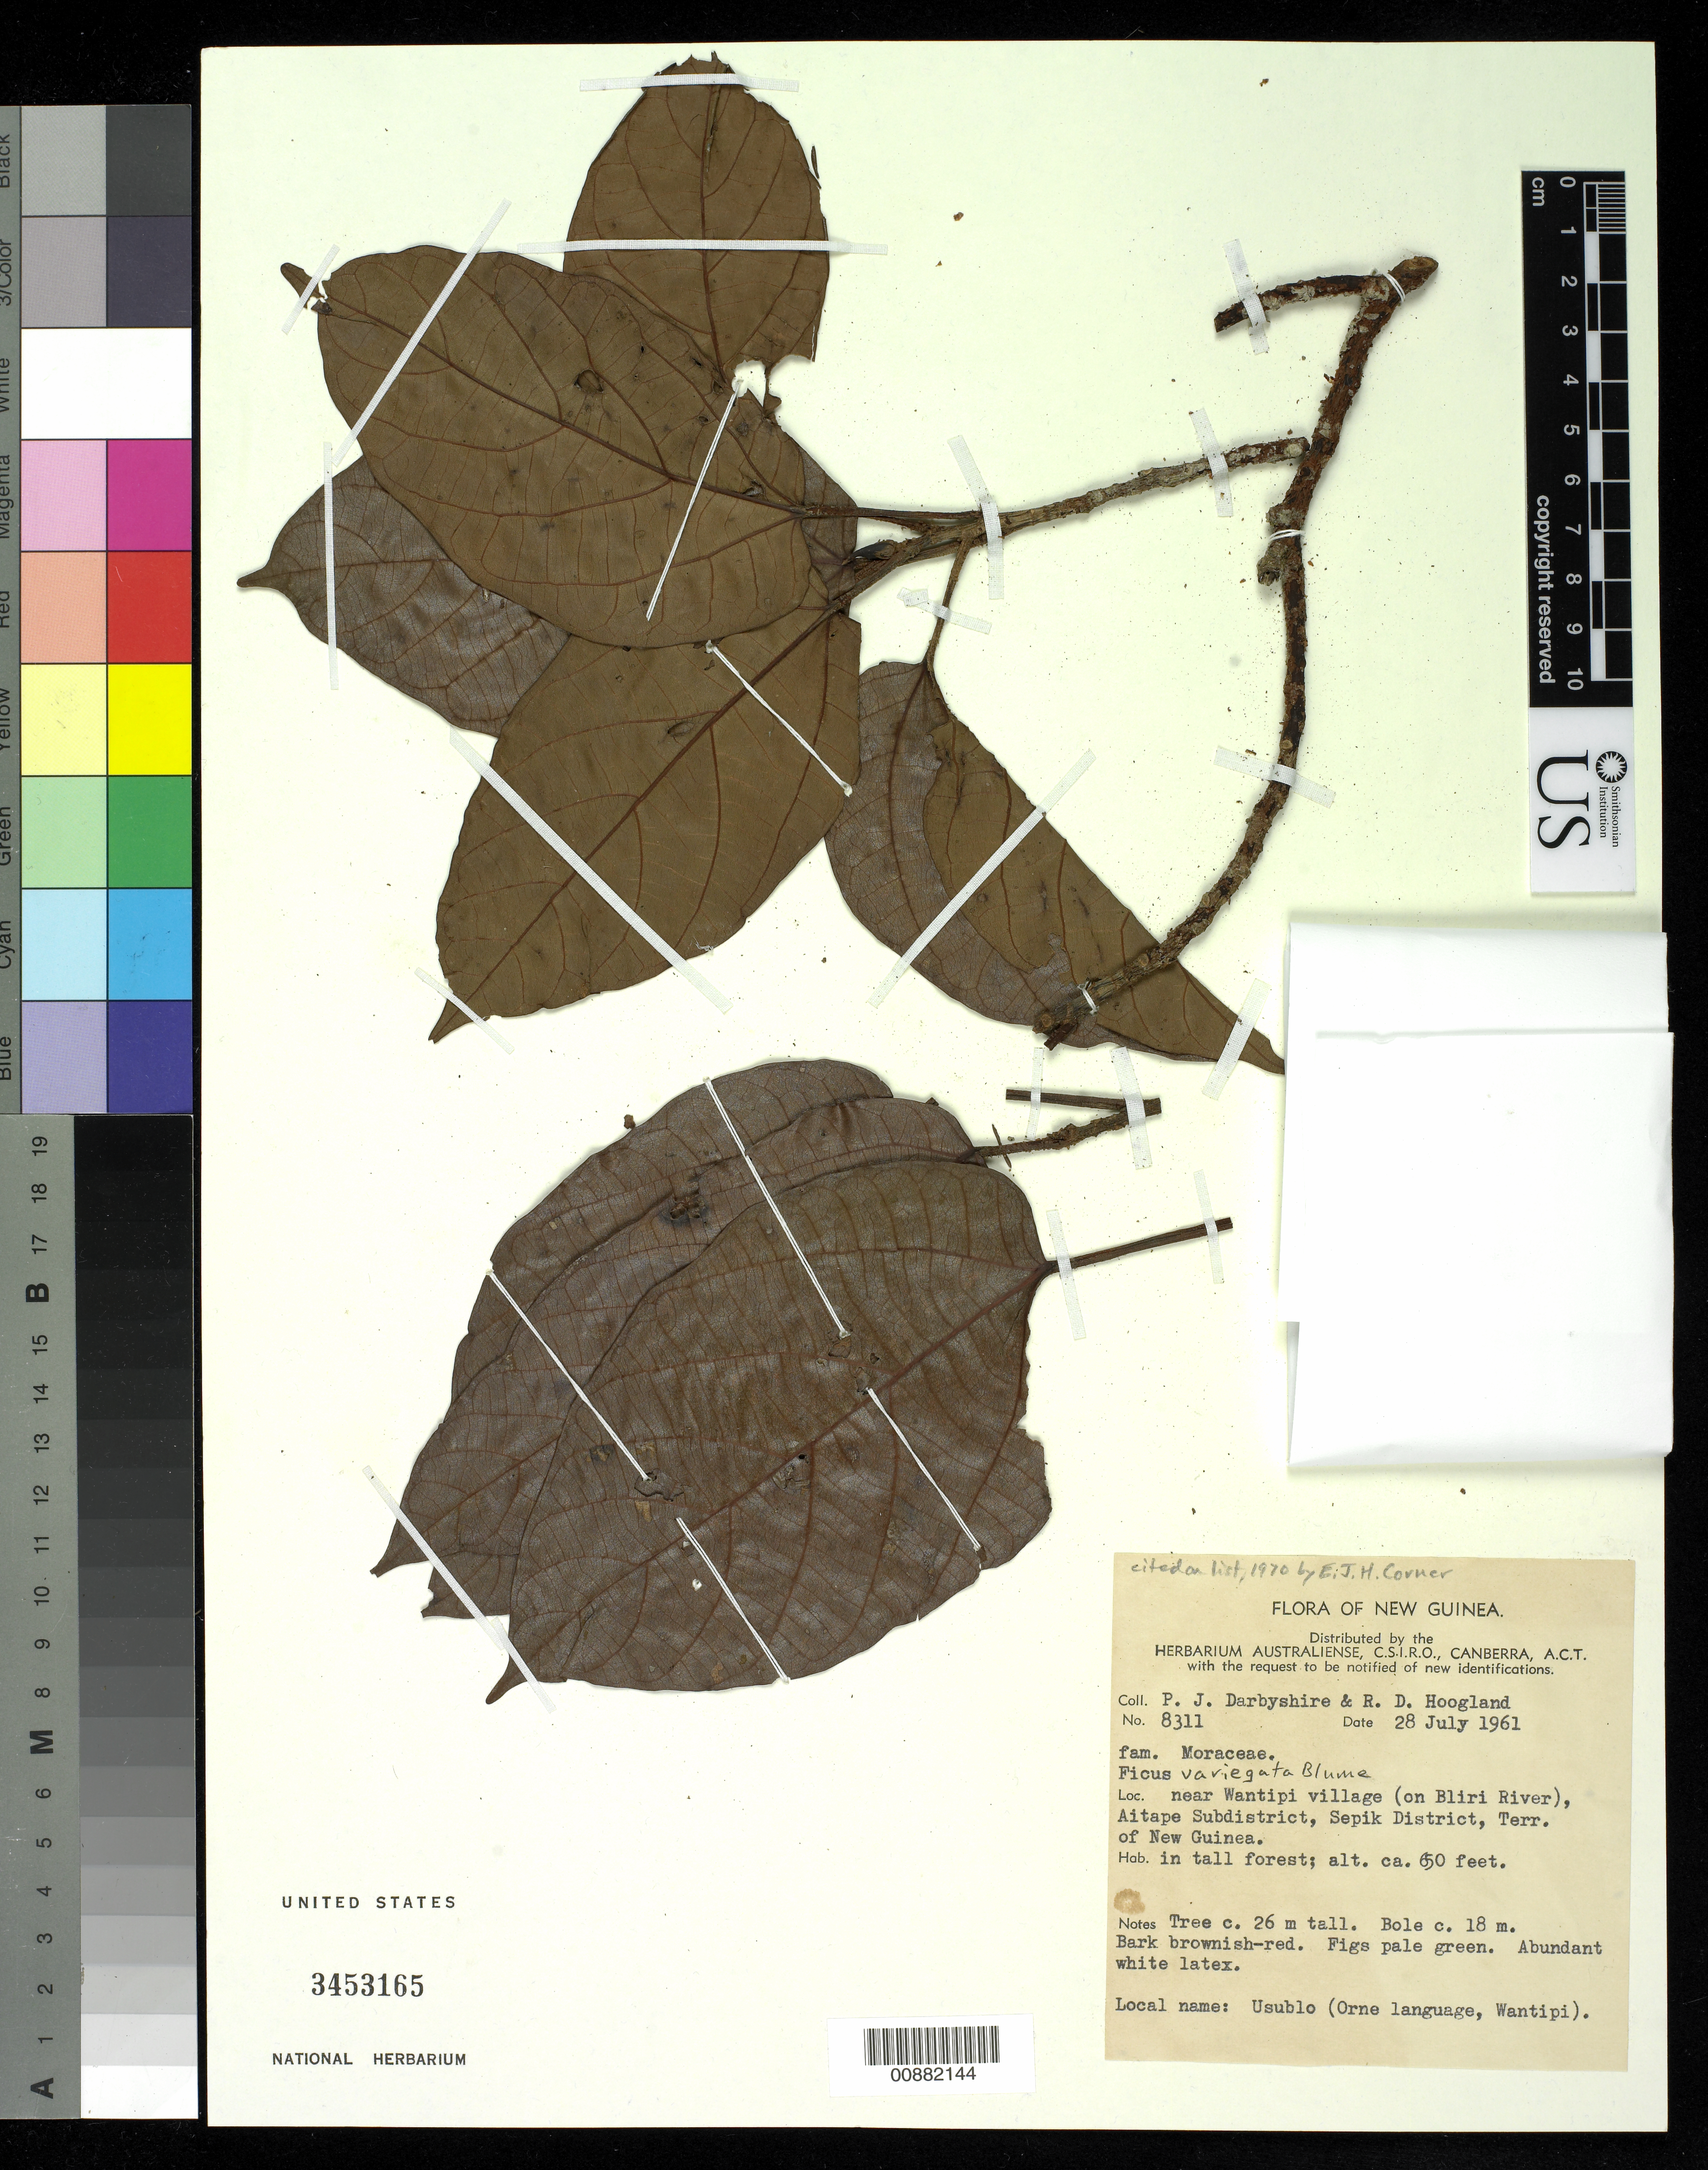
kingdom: Plantae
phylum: Tracheophyta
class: Magnoliopsida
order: Rosales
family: Moraceae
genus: Ficus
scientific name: Ficus variegata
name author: Blume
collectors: P. Darbyshire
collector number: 8311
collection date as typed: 28 Jul 1961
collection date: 1961-07-28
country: Papua New Guinea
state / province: Sandaun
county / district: Aitape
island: New Guinea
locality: Near Wantipi village (on Bliri River), Aitape subdistrict, Sepik District.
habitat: in tall forest.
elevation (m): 650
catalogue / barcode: US 3453165